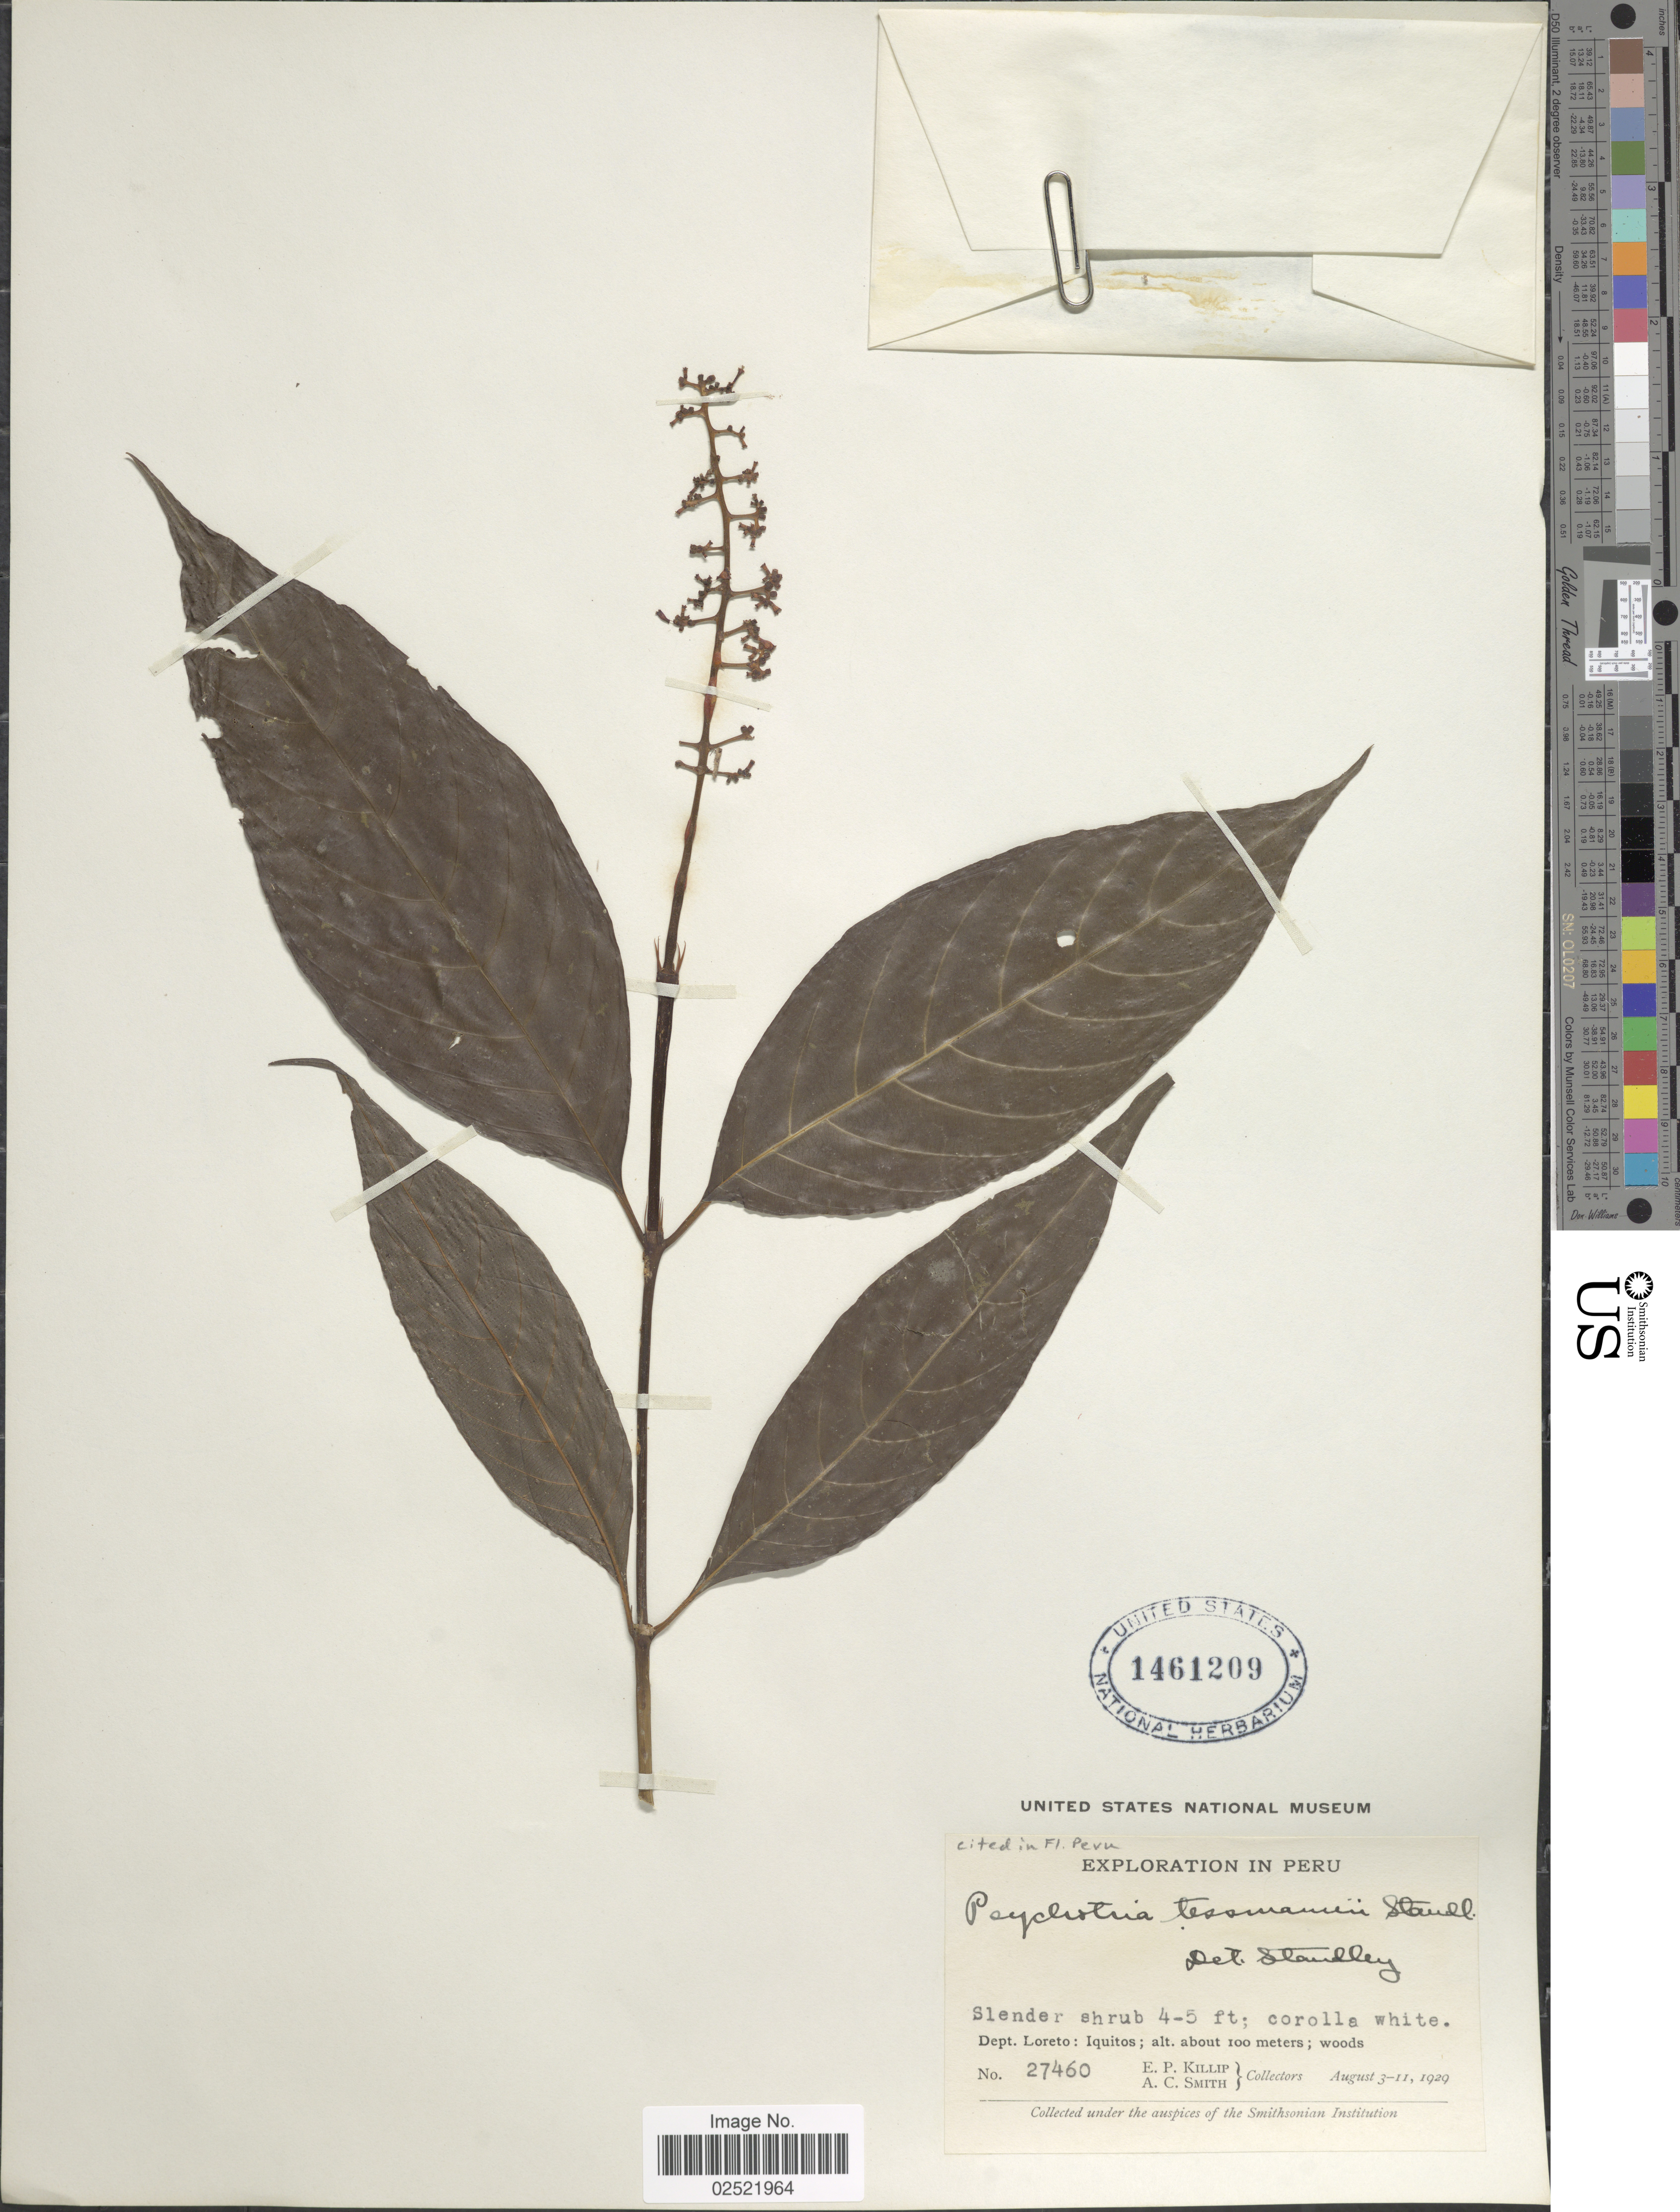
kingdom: Plantae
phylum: Tracheophyta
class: Magnoliopsida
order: Gentianales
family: Rubiaceae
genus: Psychotria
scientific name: Psychotria tessmannii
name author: Standl.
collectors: E. P. Killip & A. C. Smith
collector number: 27460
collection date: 1929-08-03/1929-08-11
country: Peru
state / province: Loreto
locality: Iquitos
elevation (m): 100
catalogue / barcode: US 1461209